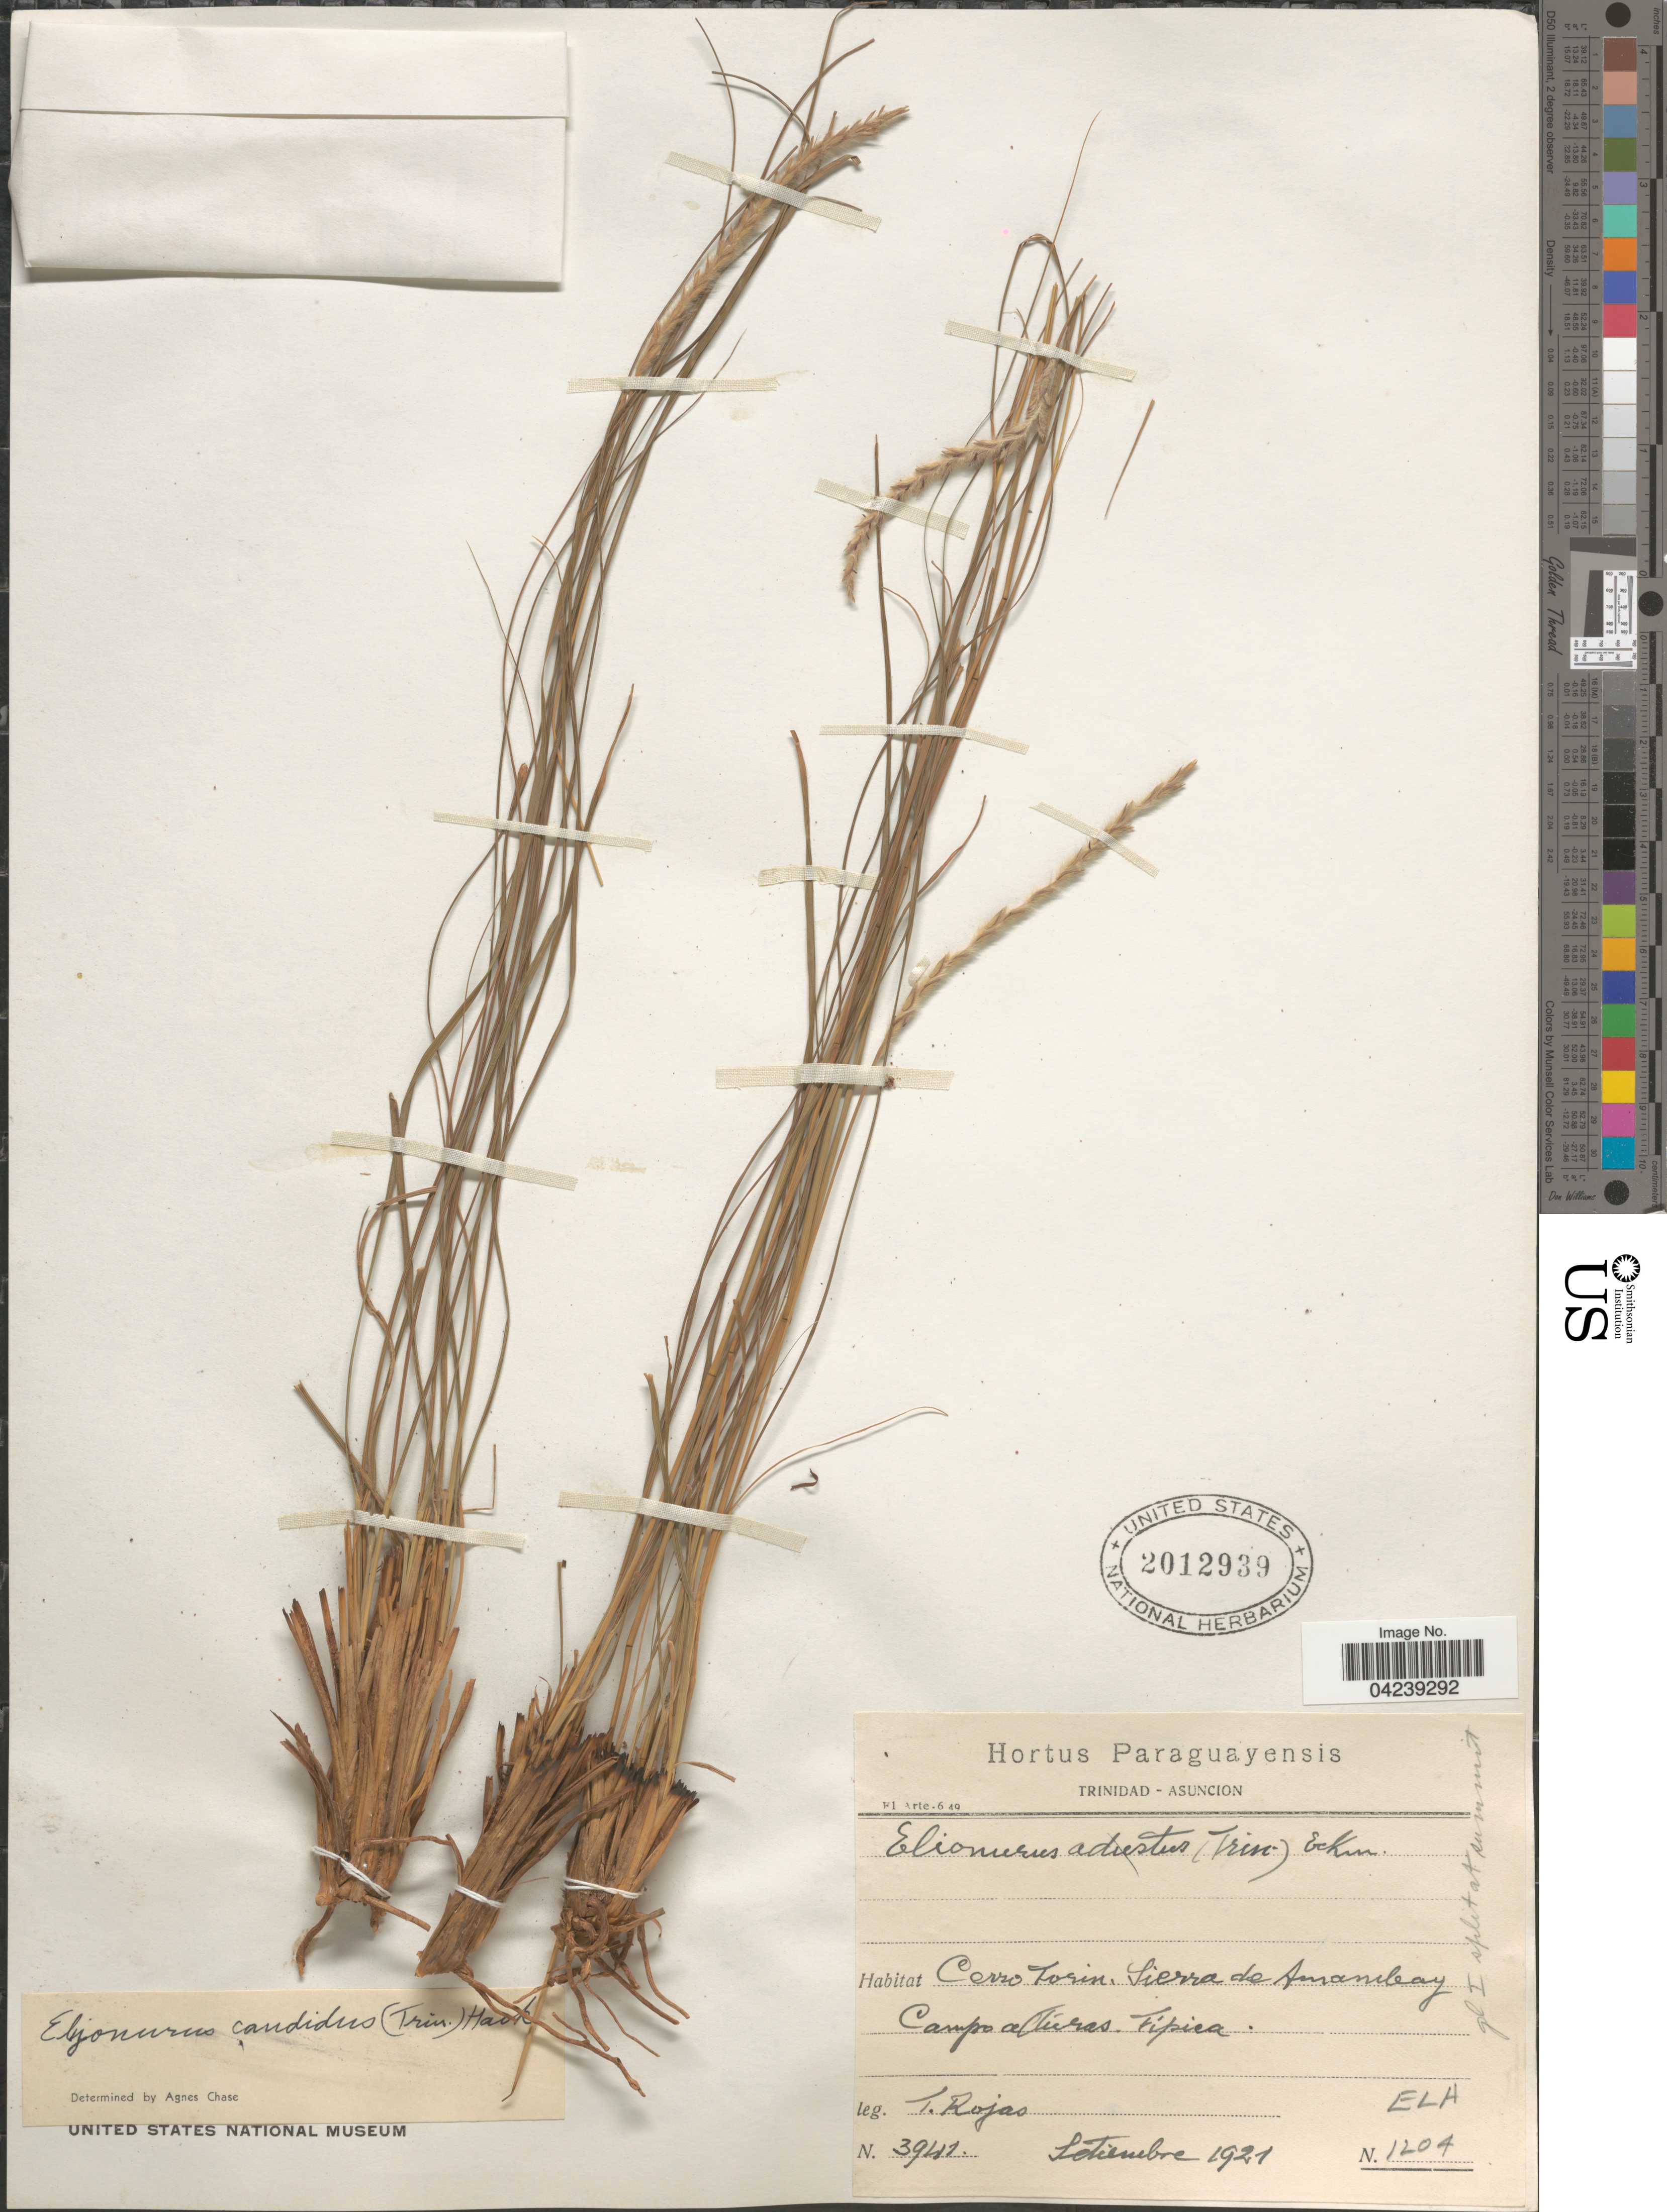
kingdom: Plantae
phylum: Tracheophyta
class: Liliopsida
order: Poales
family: Poaceae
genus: Elionurus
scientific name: Elionurus tripsacoides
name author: Humb. & Bonpl. ex Willd.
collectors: T. Rojas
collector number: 3941/1204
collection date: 1921-09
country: Paraguay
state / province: Amambay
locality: Cerro Torin. Sierra de Amambay. Campo alturas.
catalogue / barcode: US 2012939